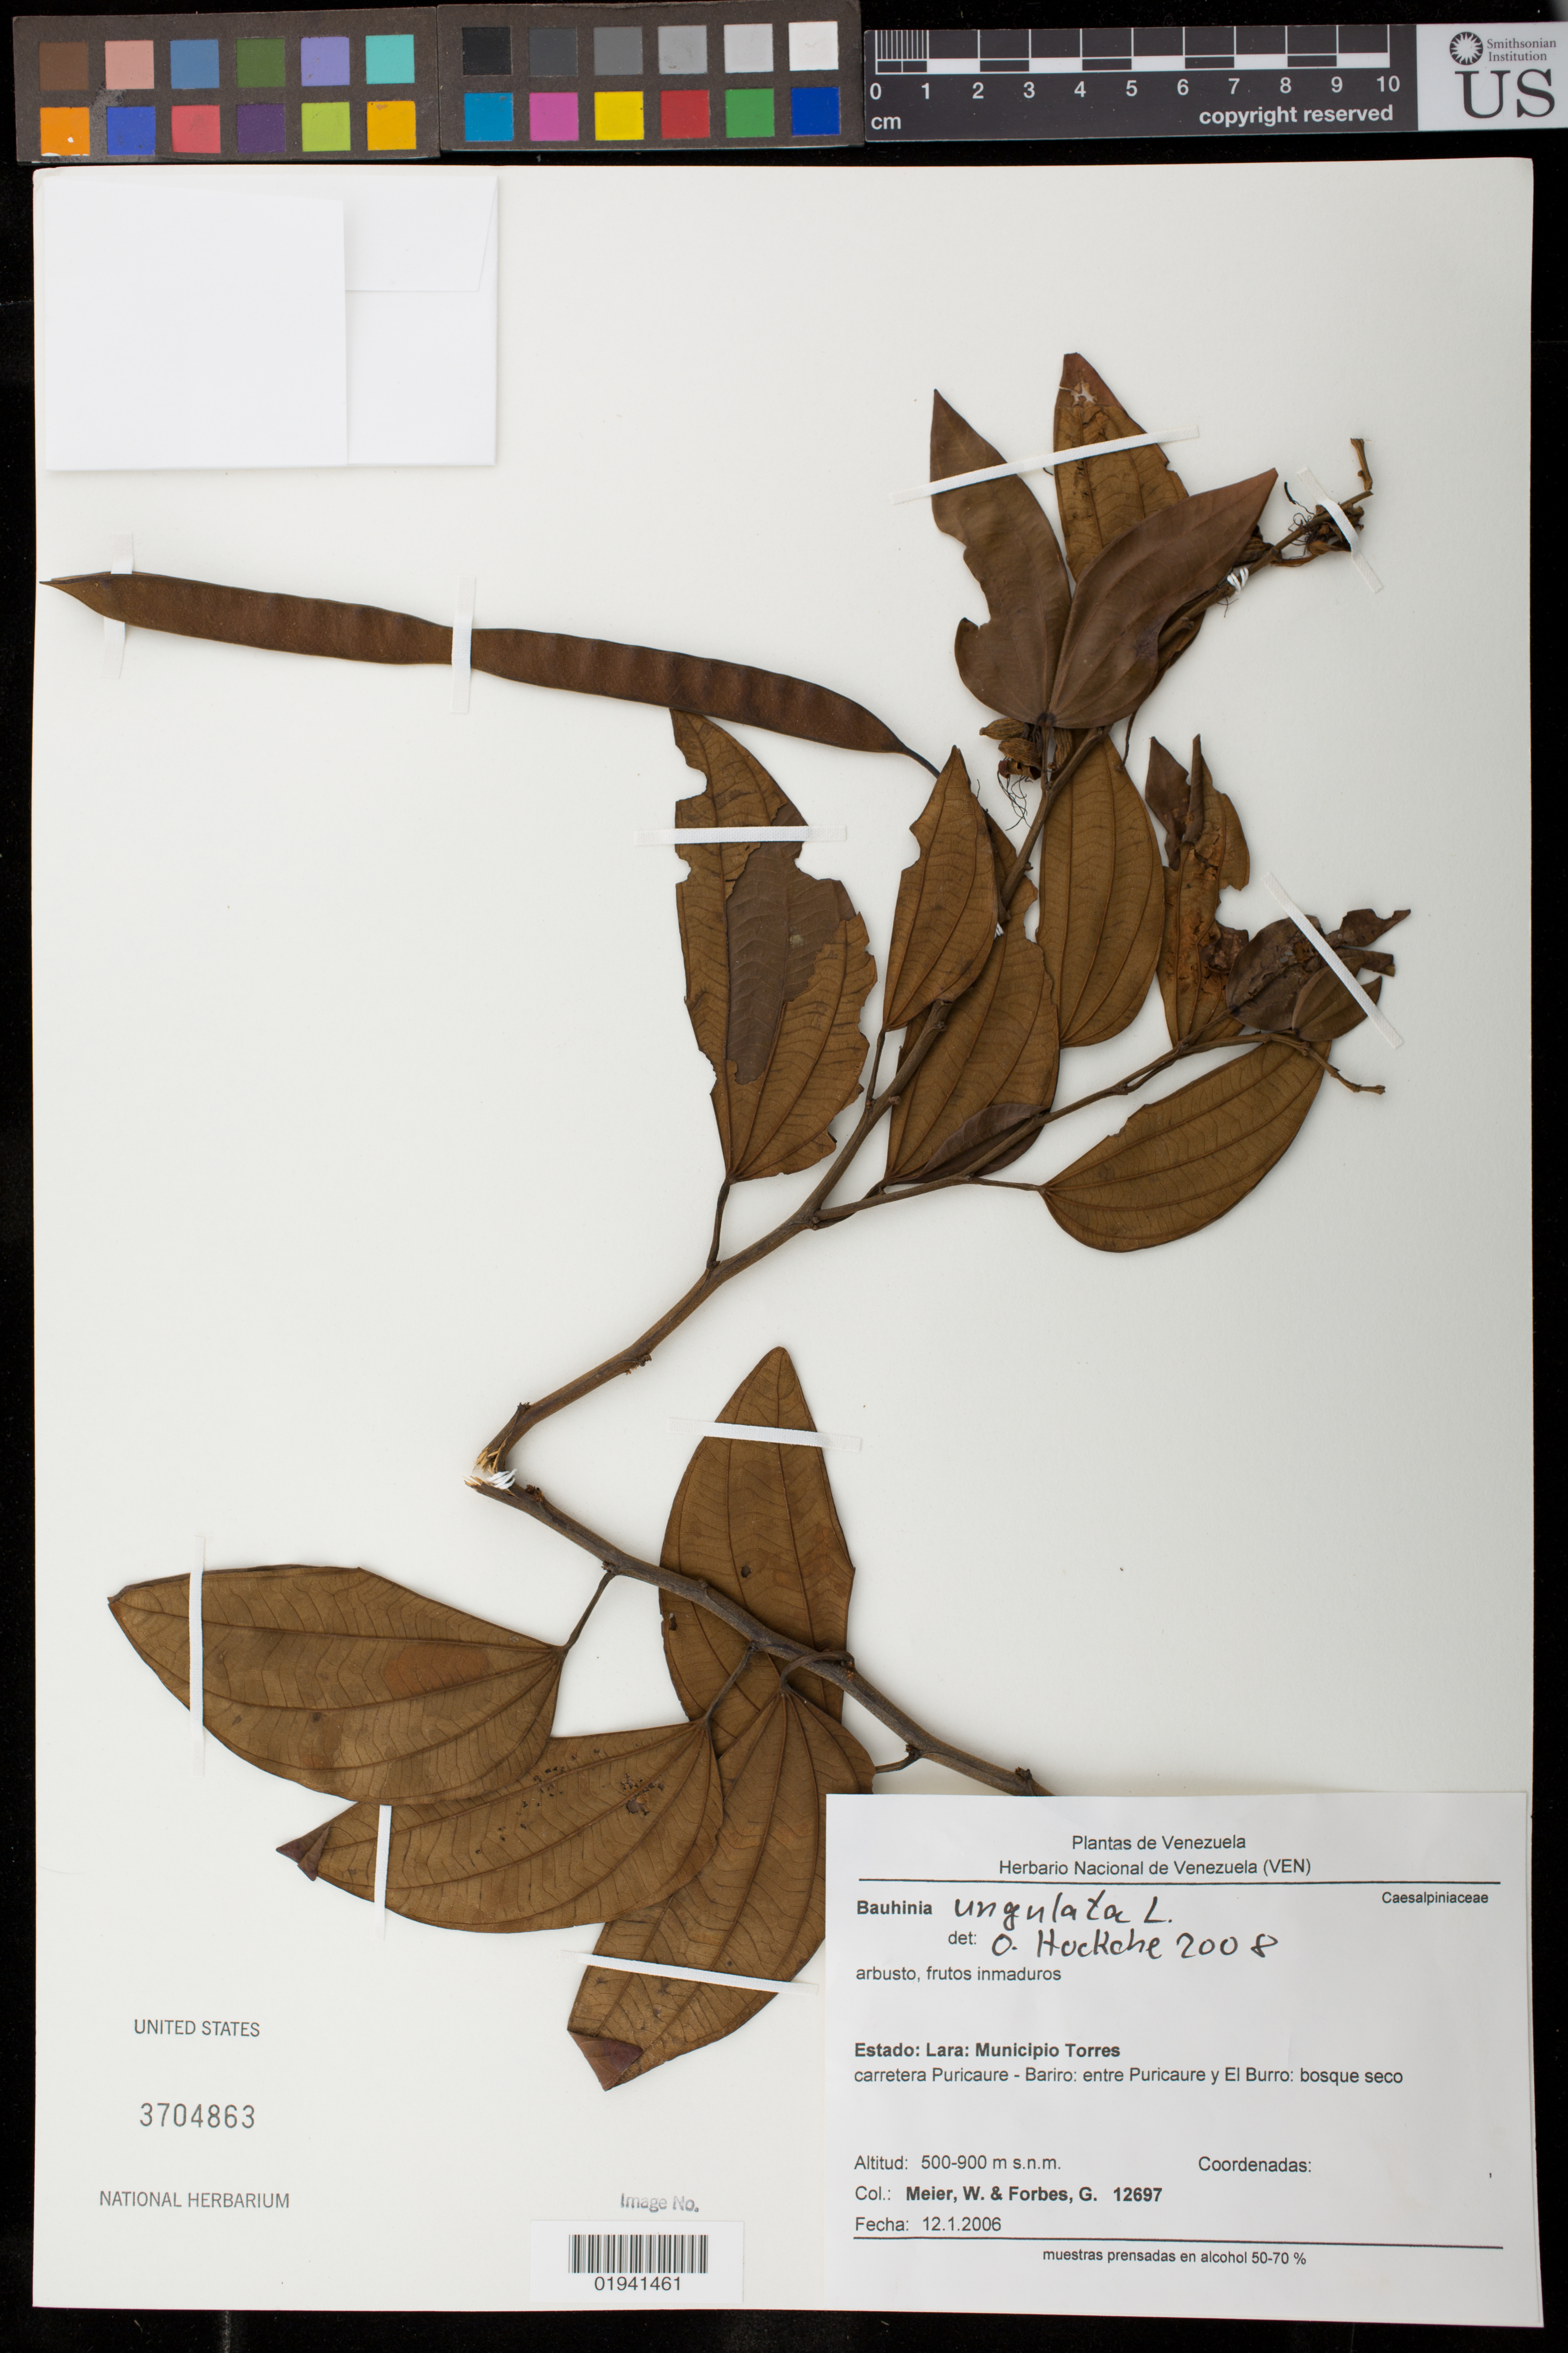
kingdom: Plantae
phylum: Tracheophyta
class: Magnoliopsida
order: Fabales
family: Fabaceae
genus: Bauhinia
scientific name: Bauhinia ungulata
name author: L.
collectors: W. Meier & G. Forbes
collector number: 12697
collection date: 2006-01-12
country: Venezuela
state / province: Lara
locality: Municipio Torres, carretera Puricaure, Bariro: entre Puricaure y El Burro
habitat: bosque seco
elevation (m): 500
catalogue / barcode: US 3704863